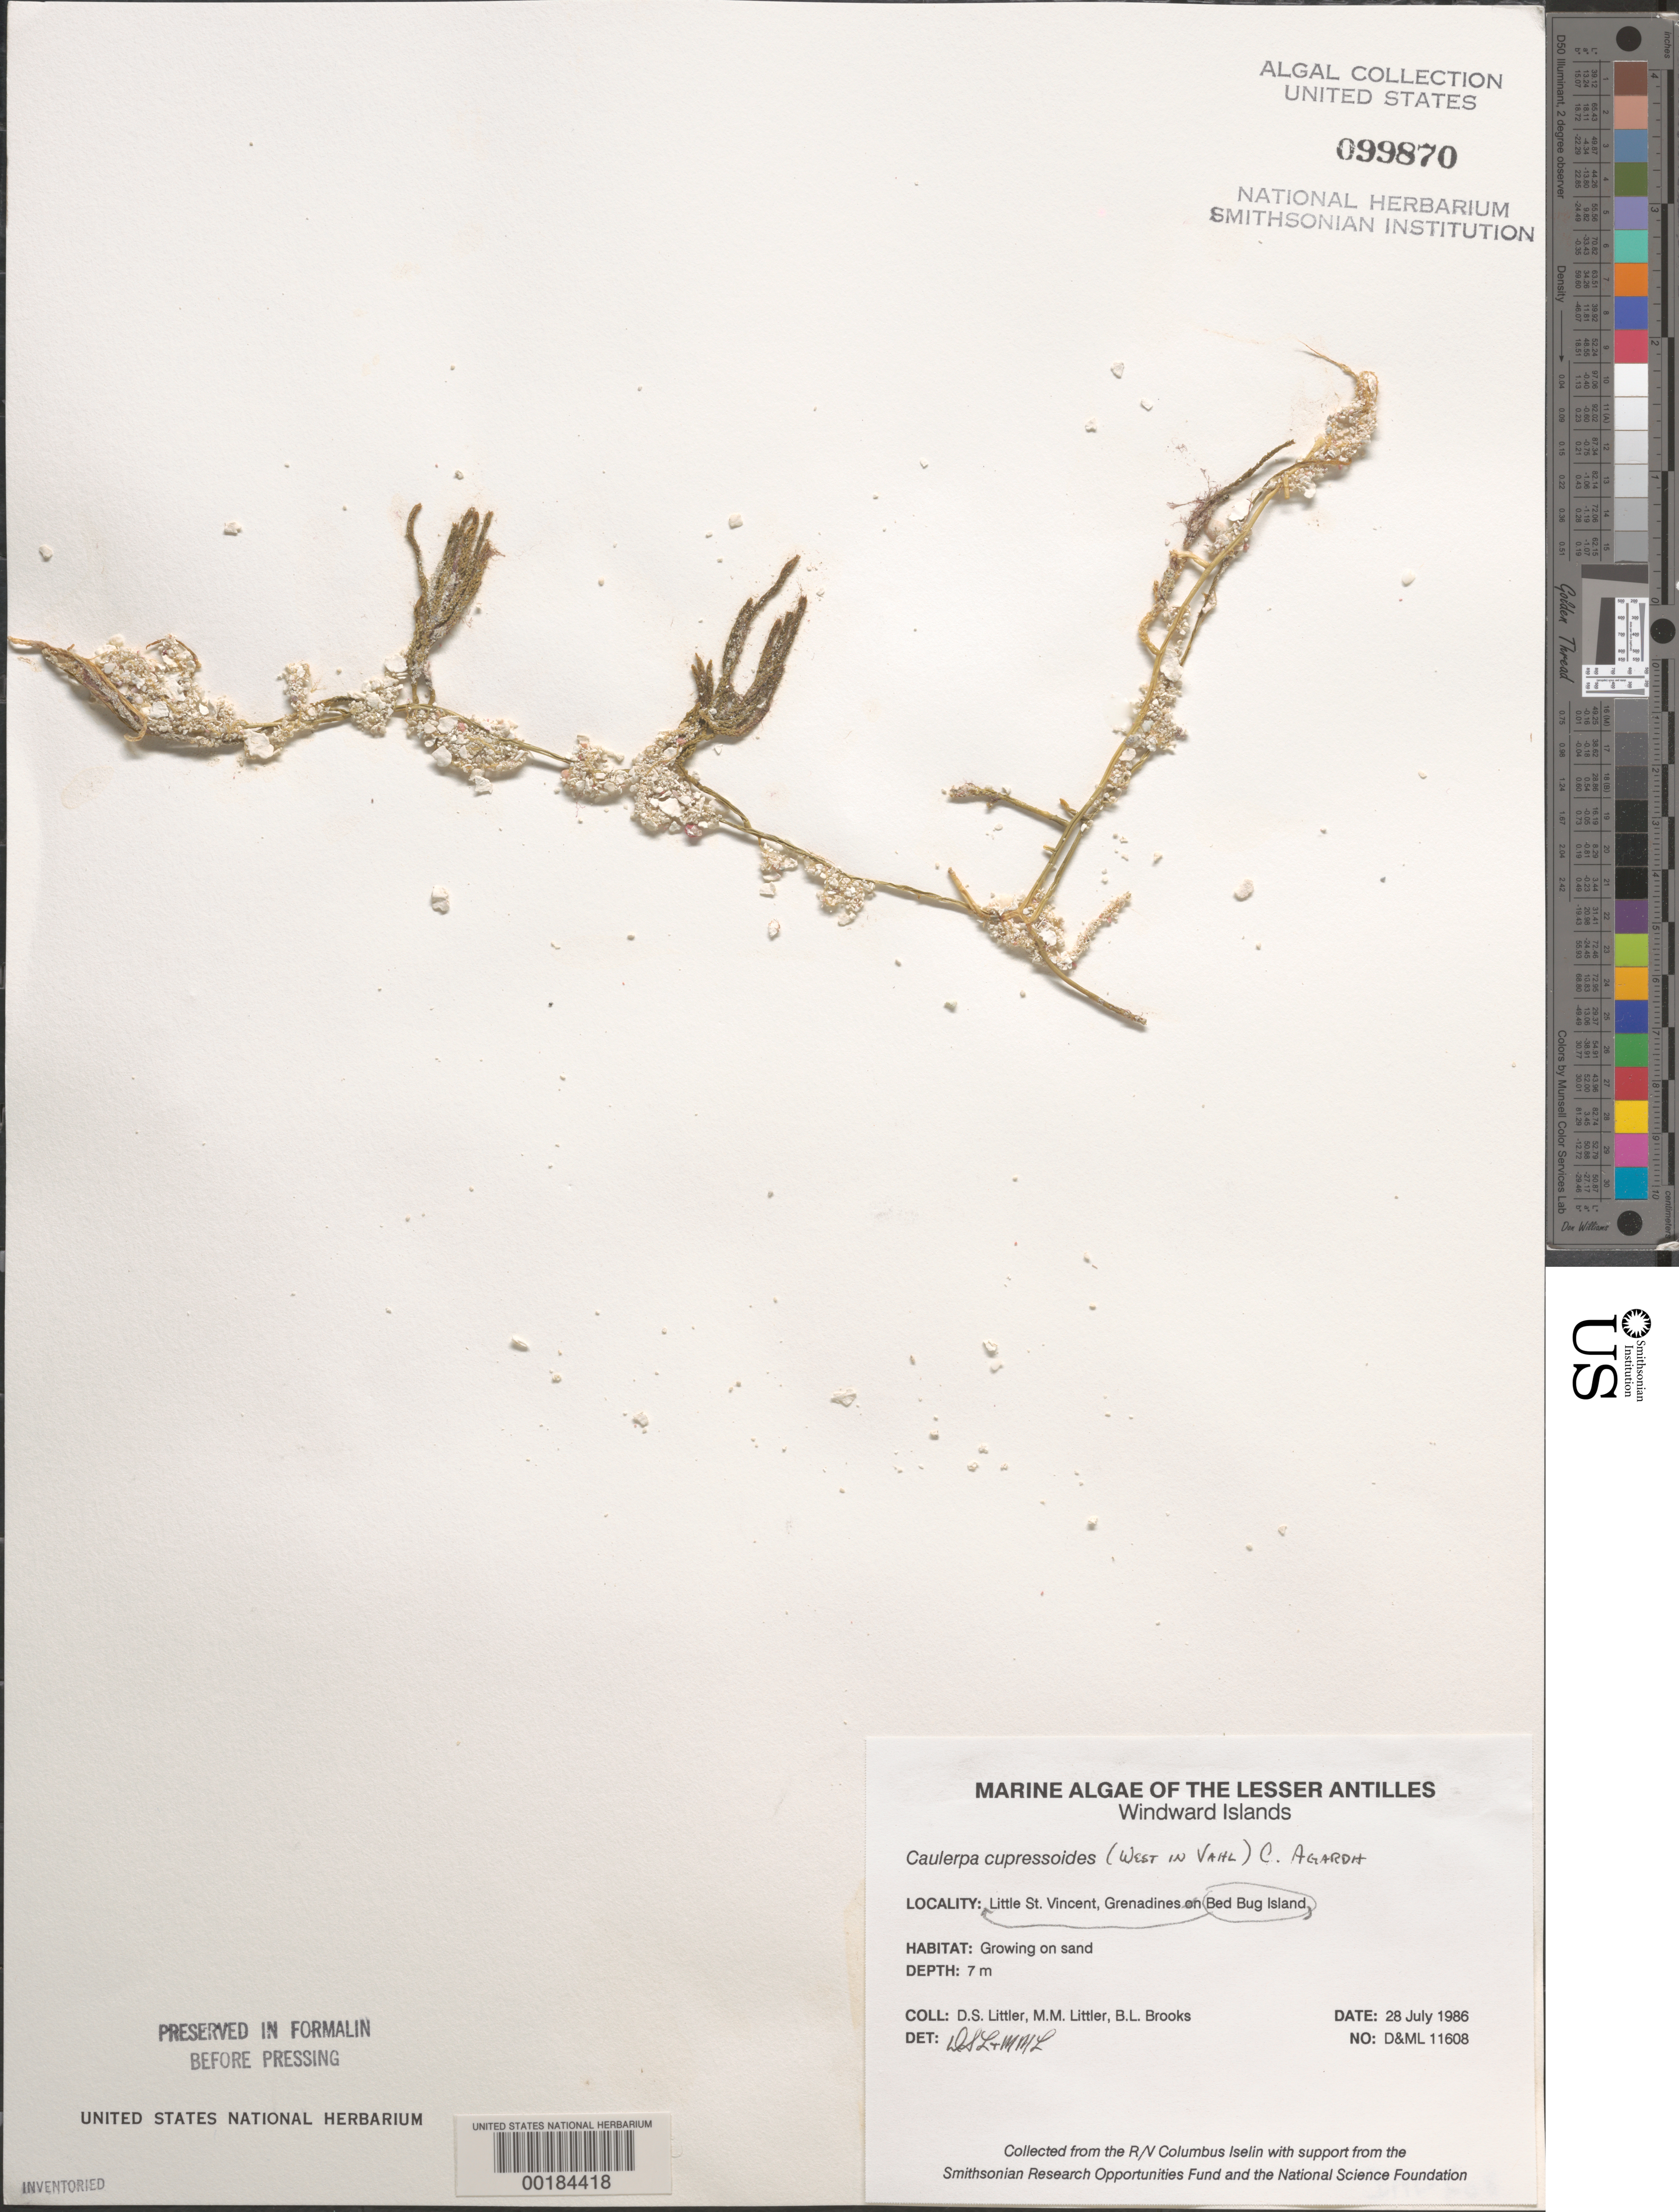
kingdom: Plantae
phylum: Chlorophyta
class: Ulvophyceae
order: Bryopsidales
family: Caulerpaceae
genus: Caulerpa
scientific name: Caulerpa cupressoides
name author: (Vahl) C. Agardh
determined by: Littler, D. S.; Littler, M. M.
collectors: D. S. Littler, M. M. Littler & B. Brooks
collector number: D&ML 11608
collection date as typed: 28 Jul 1986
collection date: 1986-07-28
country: St. Vincent - Grenadines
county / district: Grenadines Parish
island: Little Saint Vincent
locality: Bed Bug Island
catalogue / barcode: US 99870